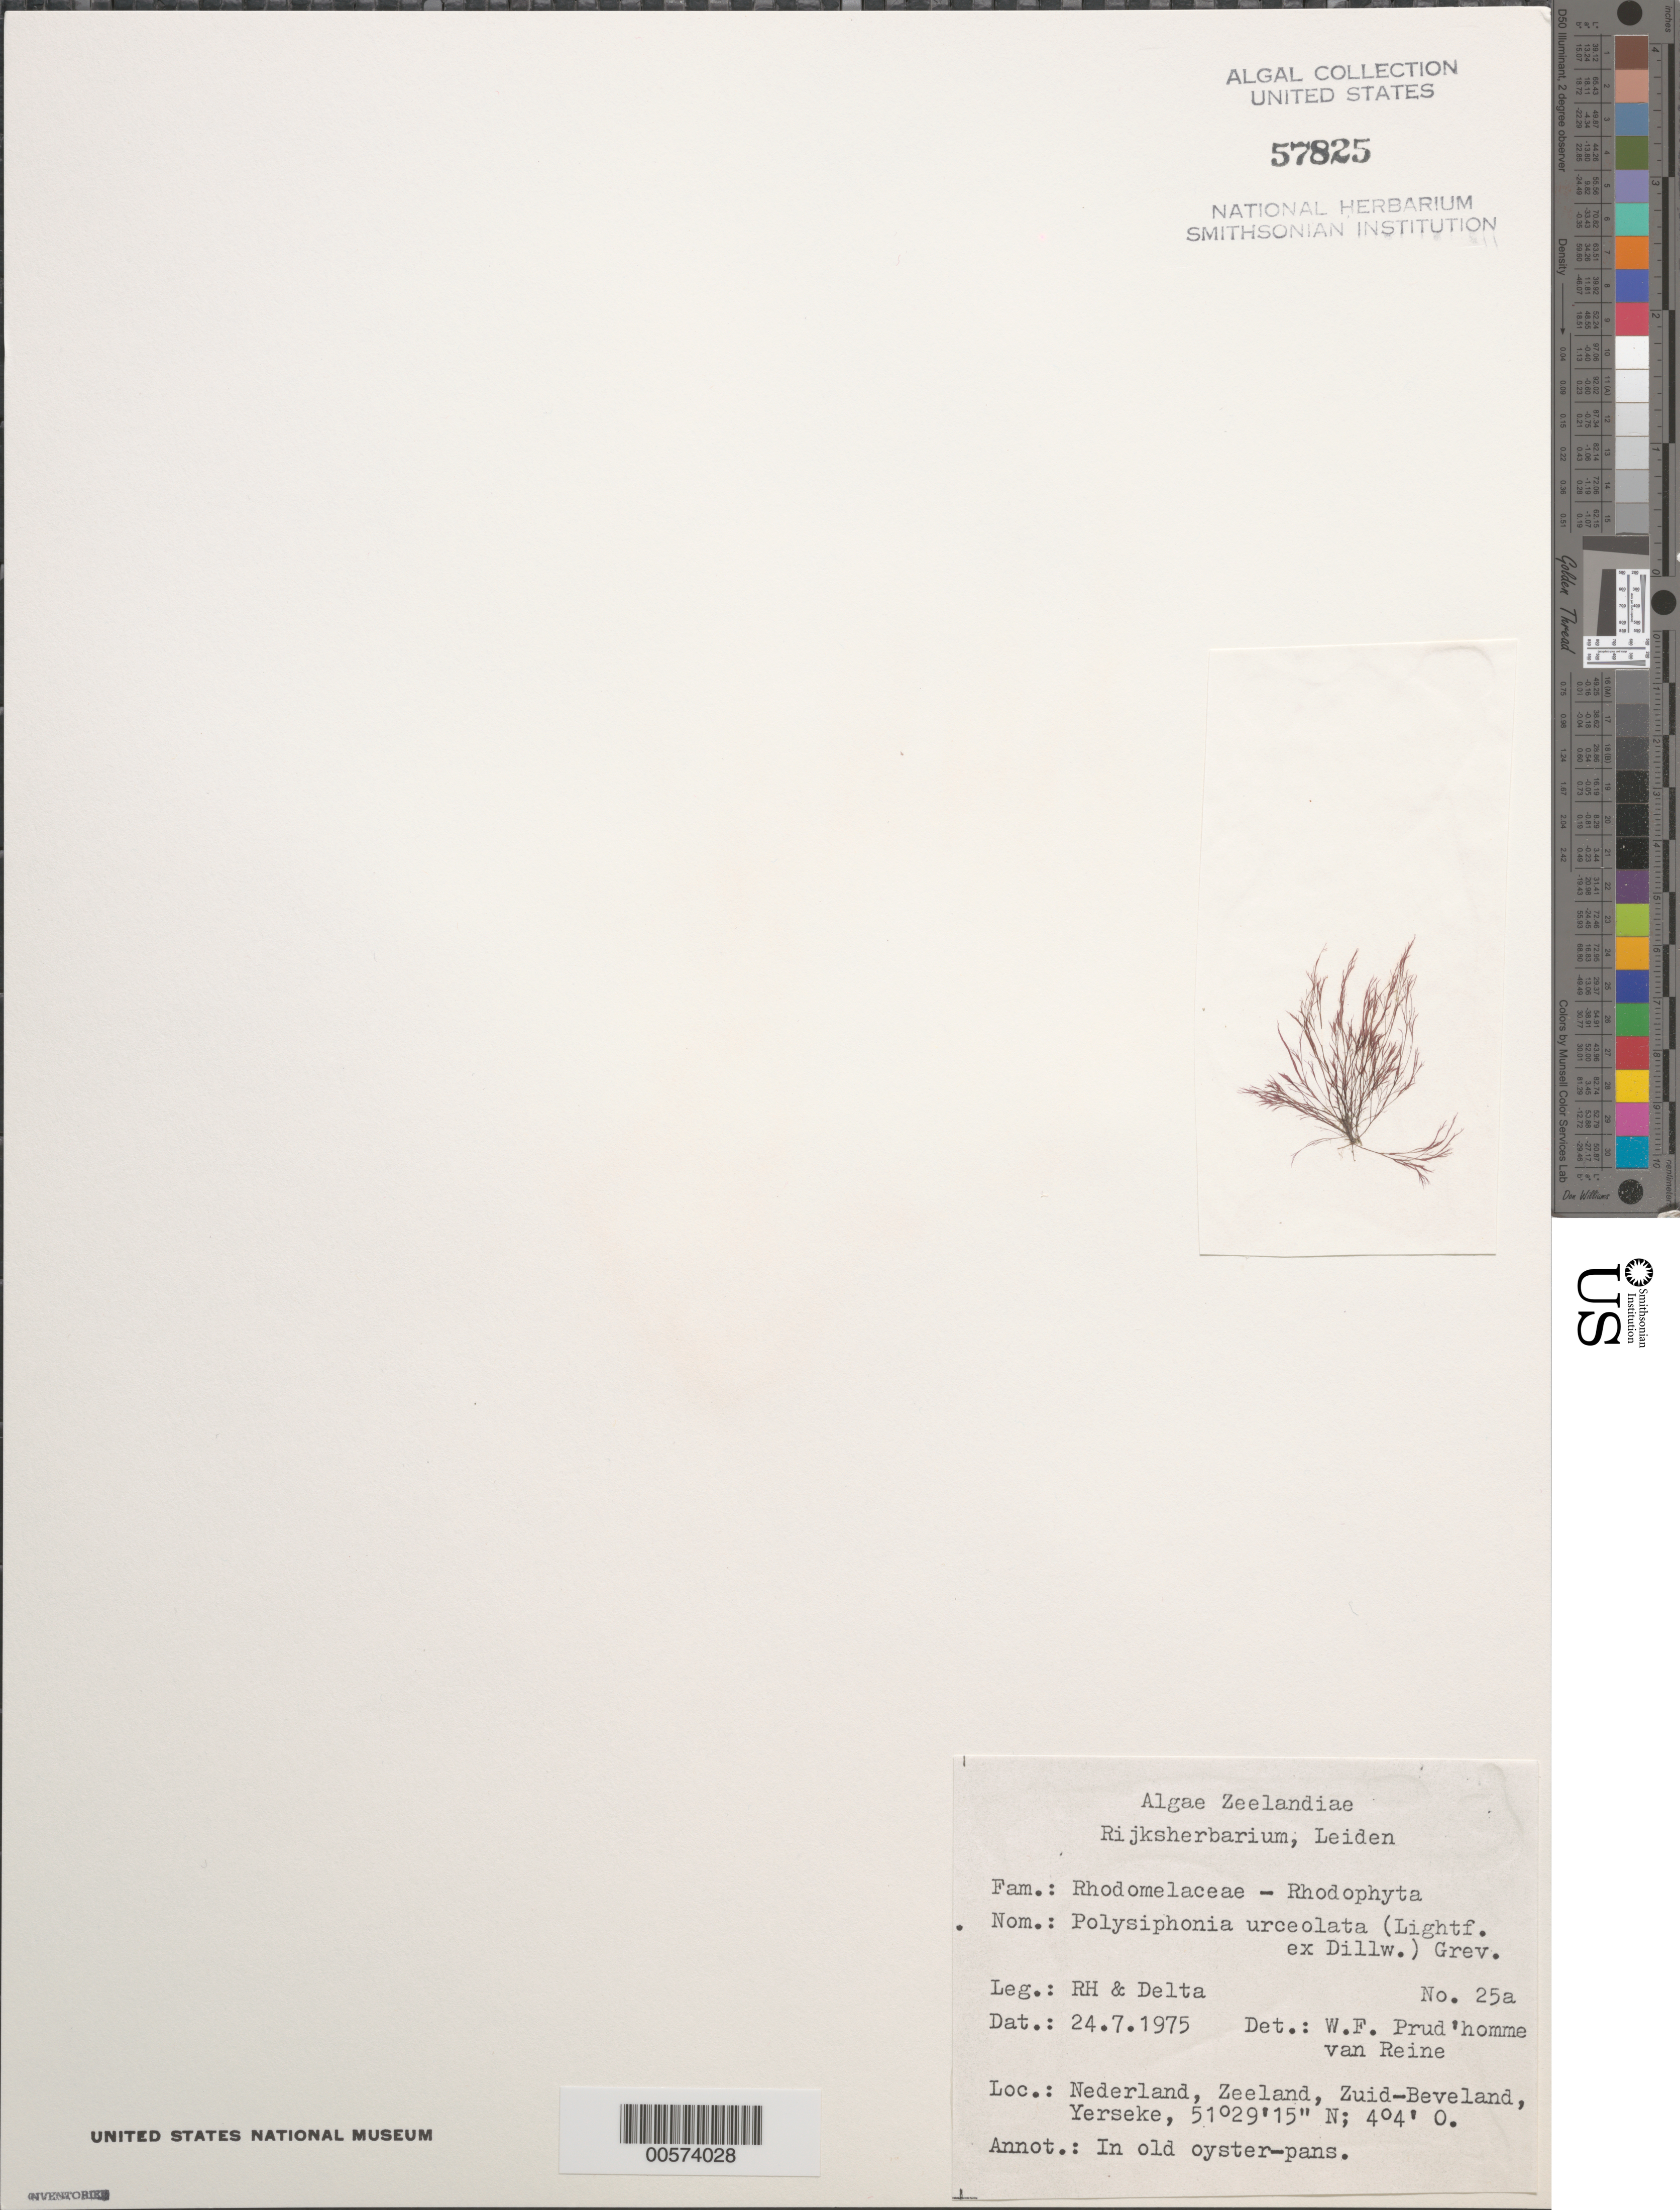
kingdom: Plantae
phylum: Rhodophyta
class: Florideophyceae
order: Ceramiales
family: Rhodomelaceae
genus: Polysiphonia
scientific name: Polysiphonia urceolata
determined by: Prud'homme van Reine, W. F.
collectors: R.H. & Delta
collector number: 25a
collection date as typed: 24 Jul 1975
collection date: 1975-07-24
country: Netherlands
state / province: Zeeland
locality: Yerseke, zuid-beveland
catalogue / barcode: US 57825